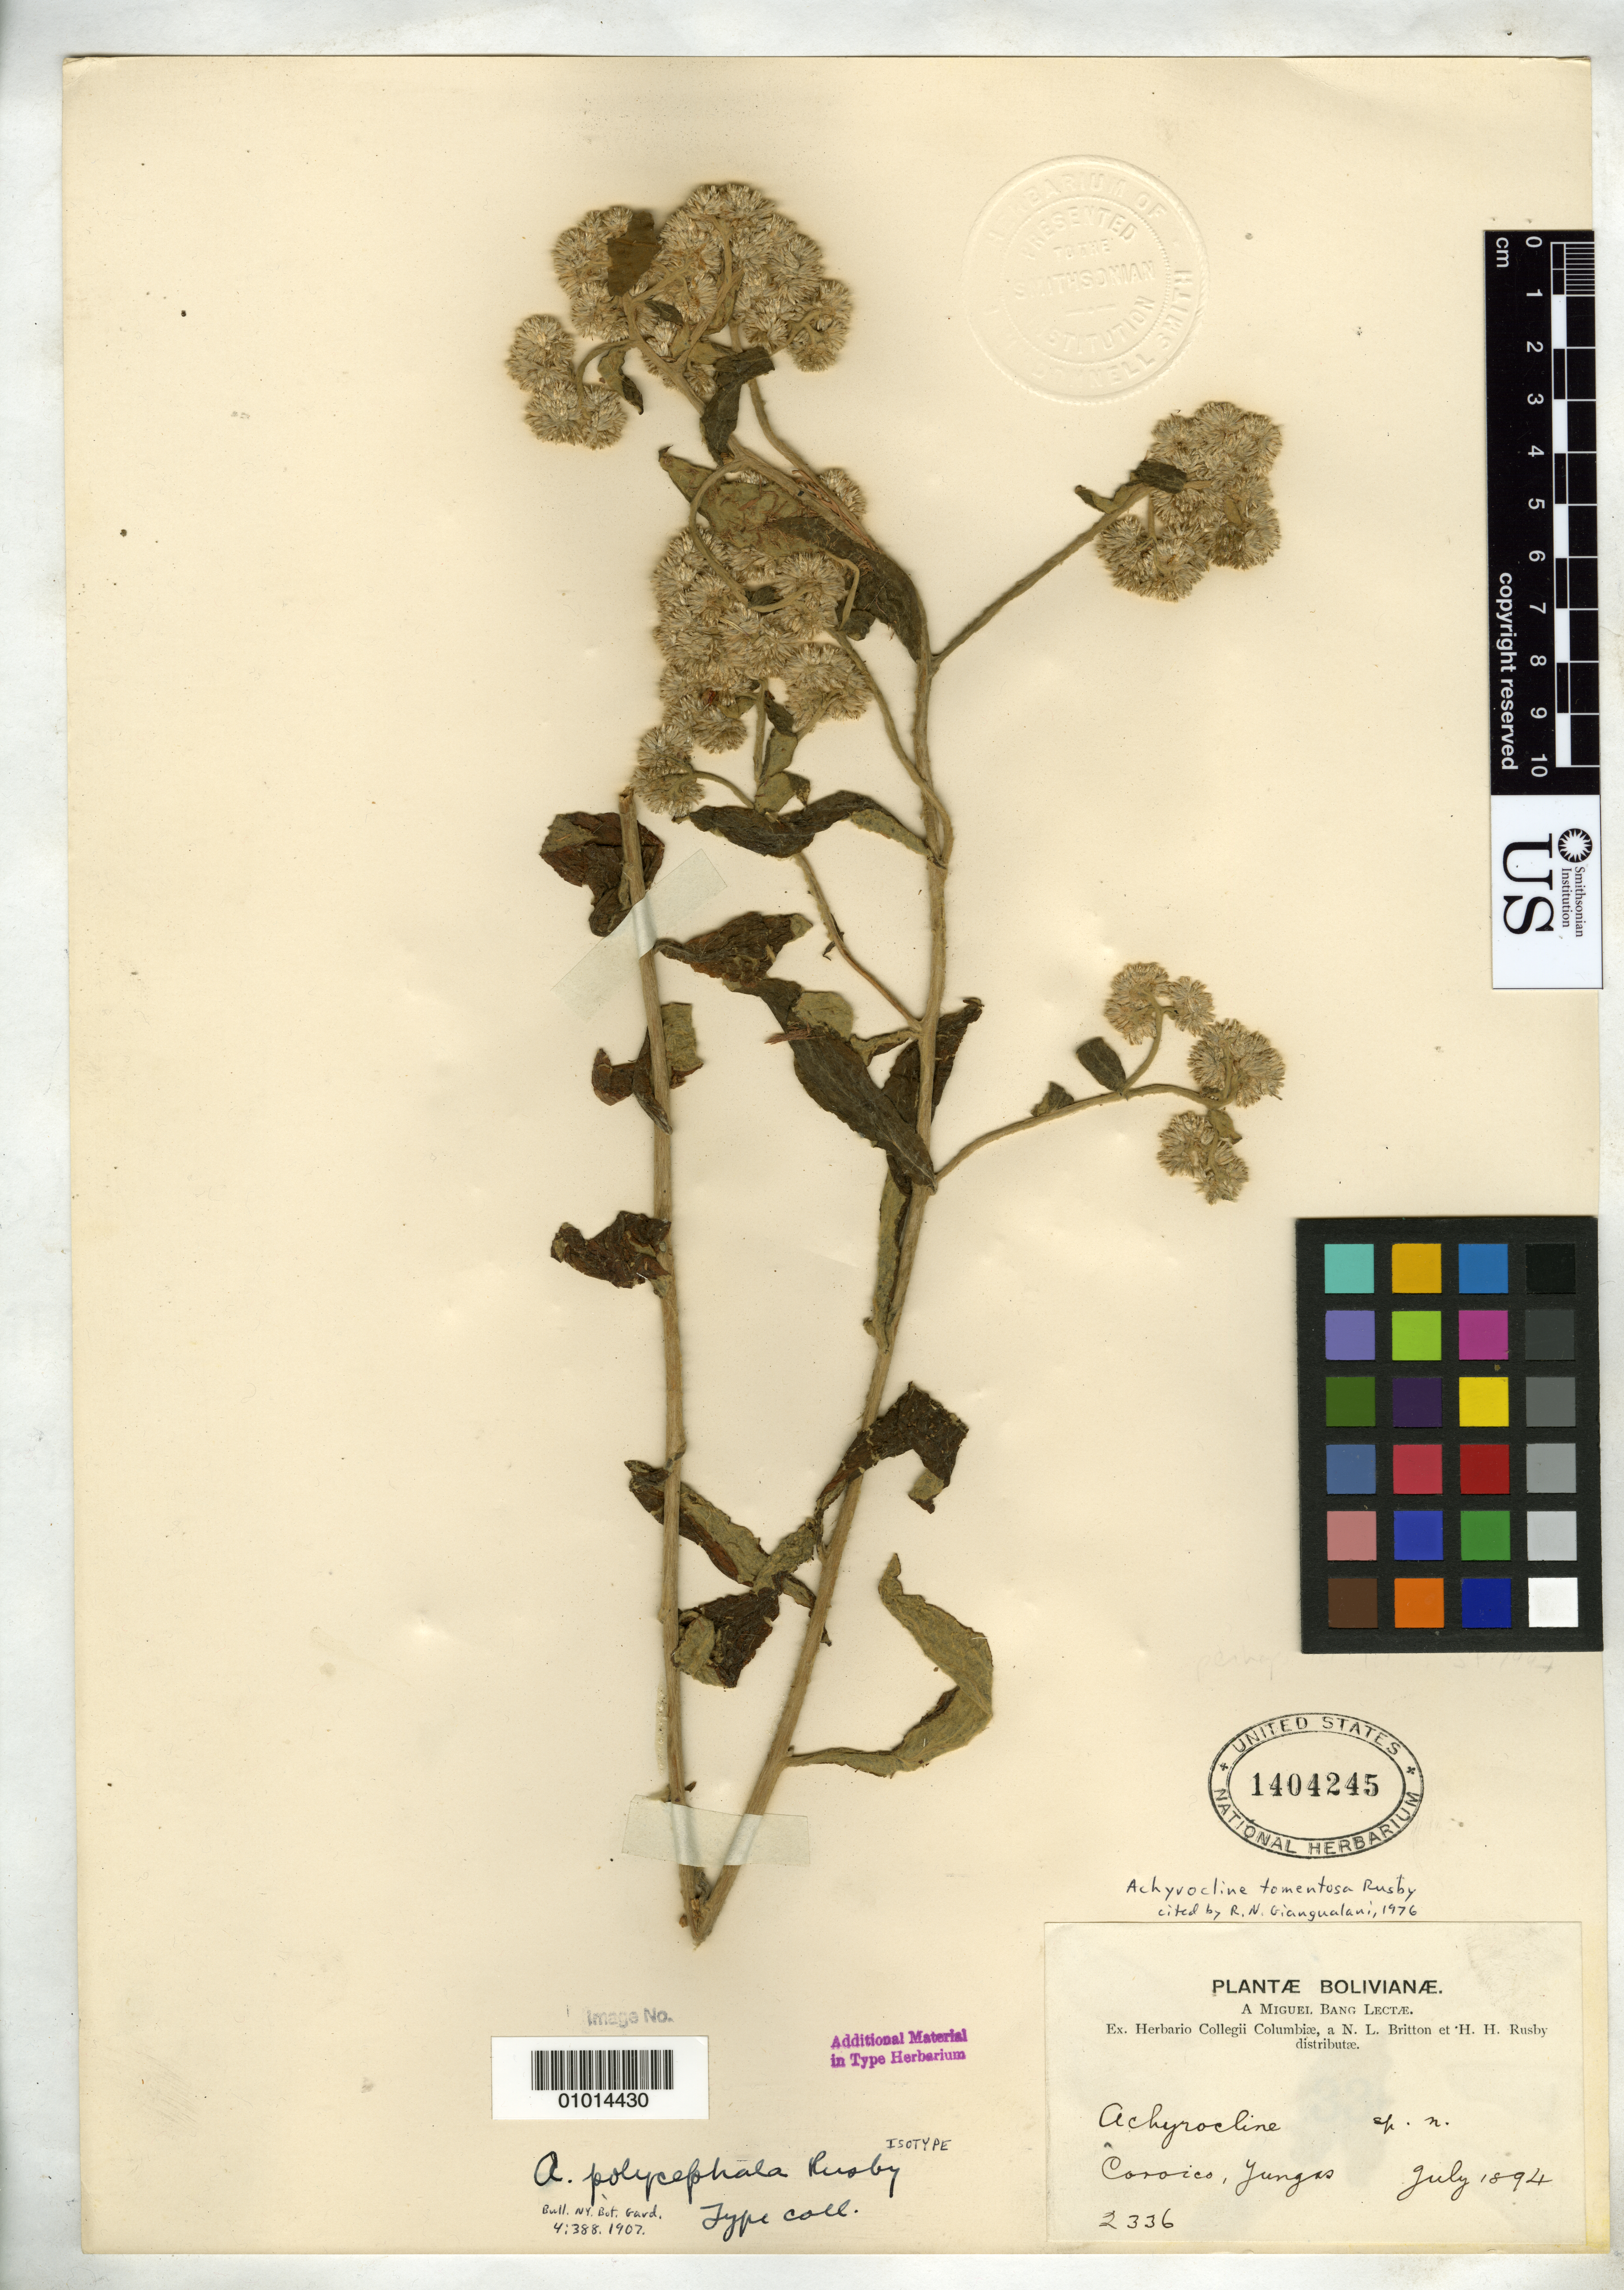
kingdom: Plantae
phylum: Tracheophyta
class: Magnoliopsida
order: Asterales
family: Asteraceae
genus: Achyrocline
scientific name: Achyrocline polycephala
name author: Rusby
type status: Isotype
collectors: M. Bang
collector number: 2336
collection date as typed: Jul 1894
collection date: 1894-07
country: Bolivia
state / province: La Paz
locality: Coroico, Yungas.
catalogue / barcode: US 1404245